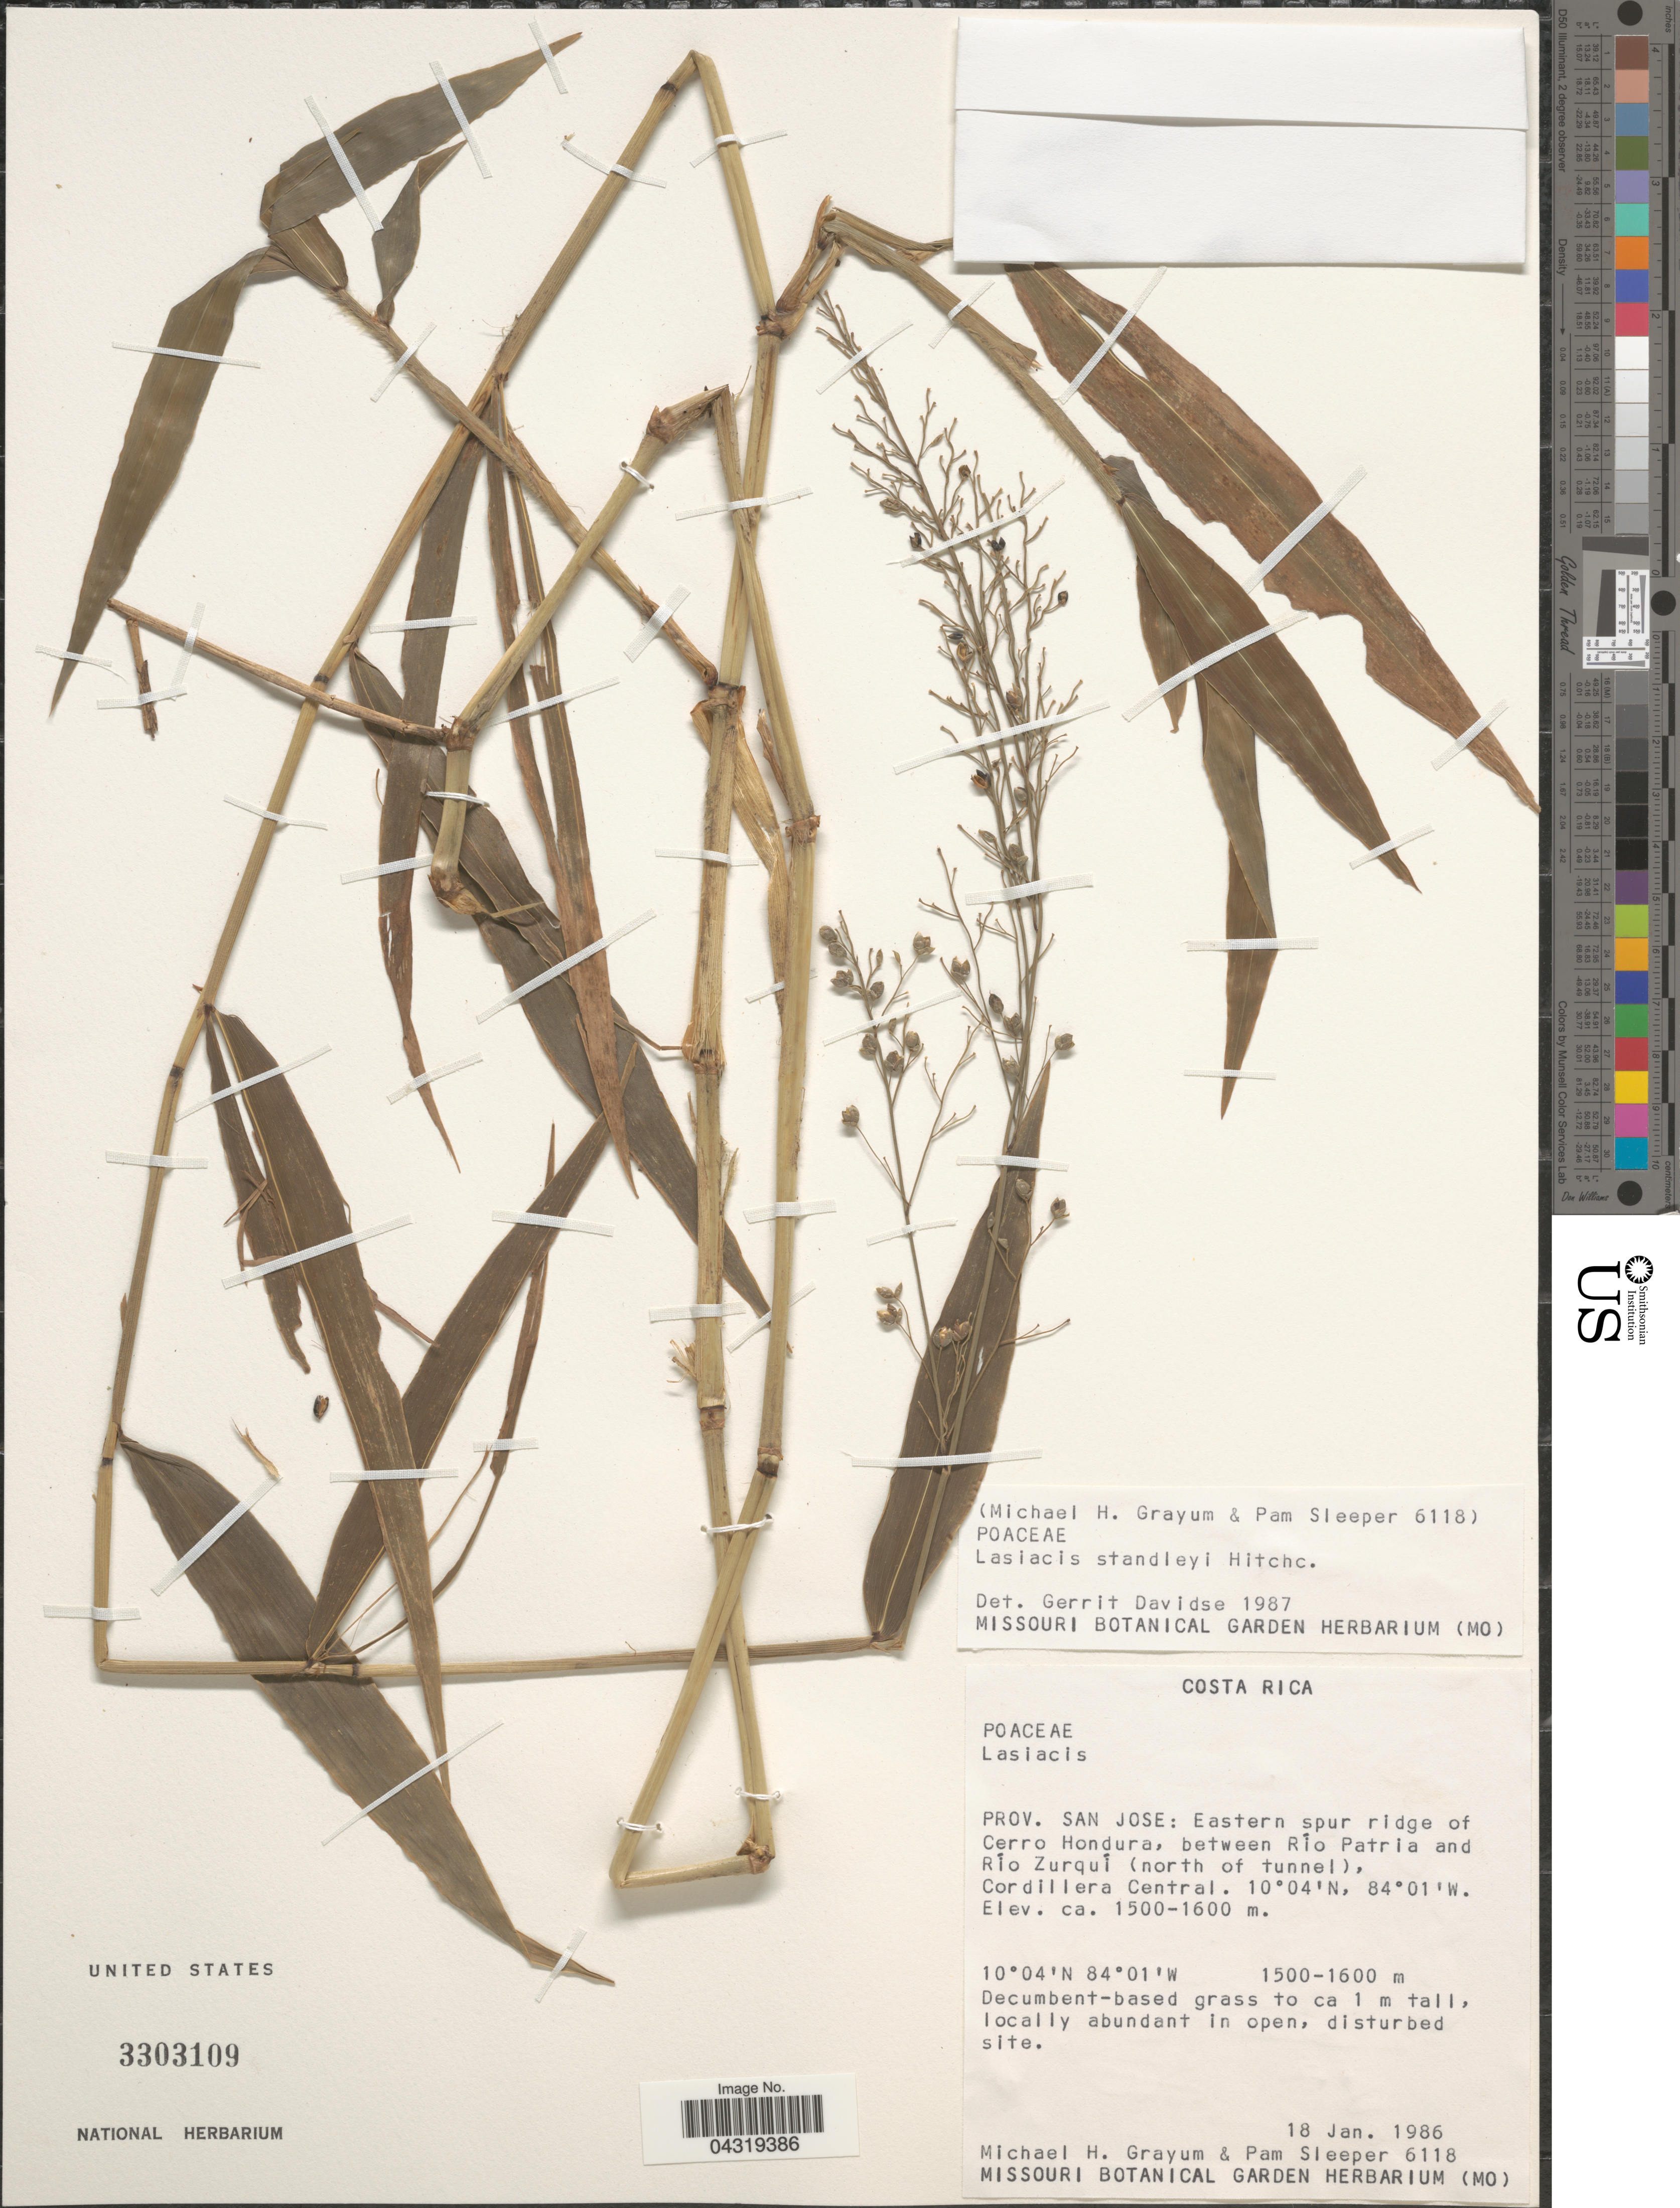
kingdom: Plantae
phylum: Tracheophyta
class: Liliopsida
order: Poales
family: Poaceae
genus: Lasiacis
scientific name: Lasiacis standleyi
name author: Hitchc.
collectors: M. H. Grayum & P. Sleeper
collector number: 6118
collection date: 1986-01-18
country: Costa Rica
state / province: San José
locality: Prov. San Jose: Eastern spur ridge of Cerro Hondura, between Río Patria and Río Zurquí (north of tunnel), Cordillera Central.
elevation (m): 1500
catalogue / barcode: US 3303109